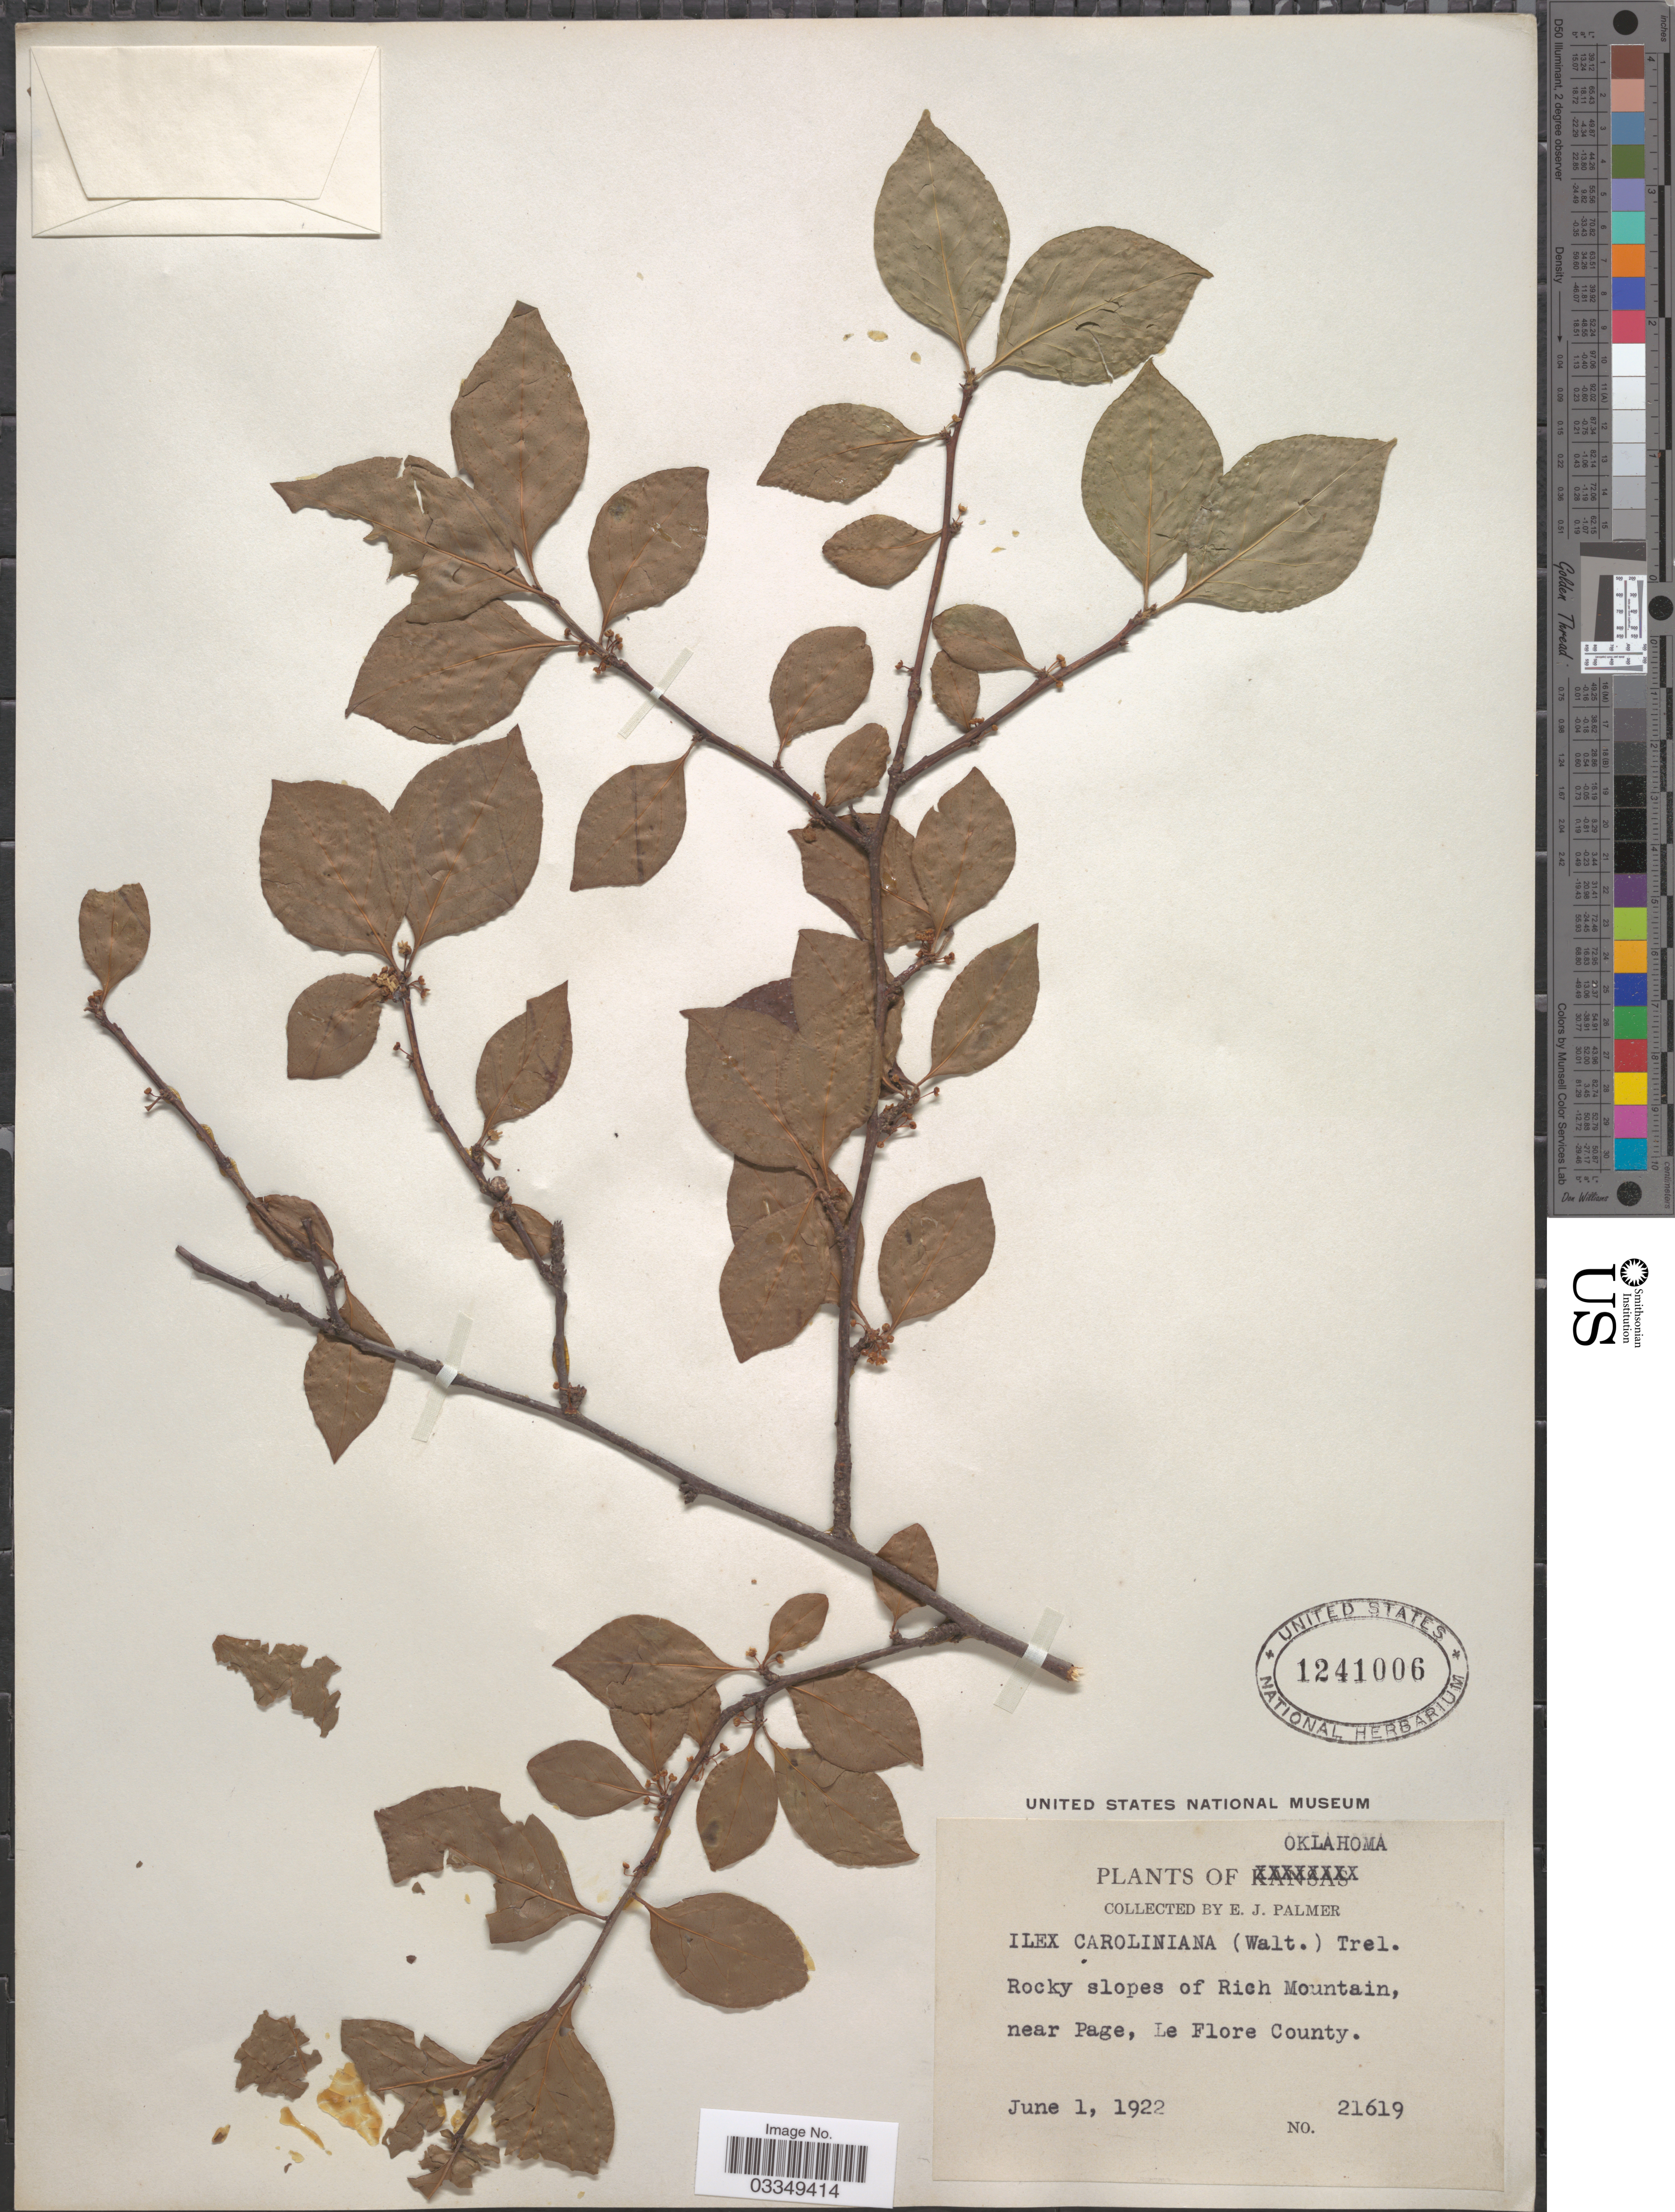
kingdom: Plantae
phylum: Tracheophyta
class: Magnoliopsida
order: Aquifoliales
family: Aquifoliaceae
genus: Ilex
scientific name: Ilex caroliniana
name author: Trel.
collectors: E. J. Palmer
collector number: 21619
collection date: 1922-06-01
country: United States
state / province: Oklahoma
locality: Rocky slopes of Rich Mountain, north side, near Page, Le Flore County.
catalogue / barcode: US 1241006